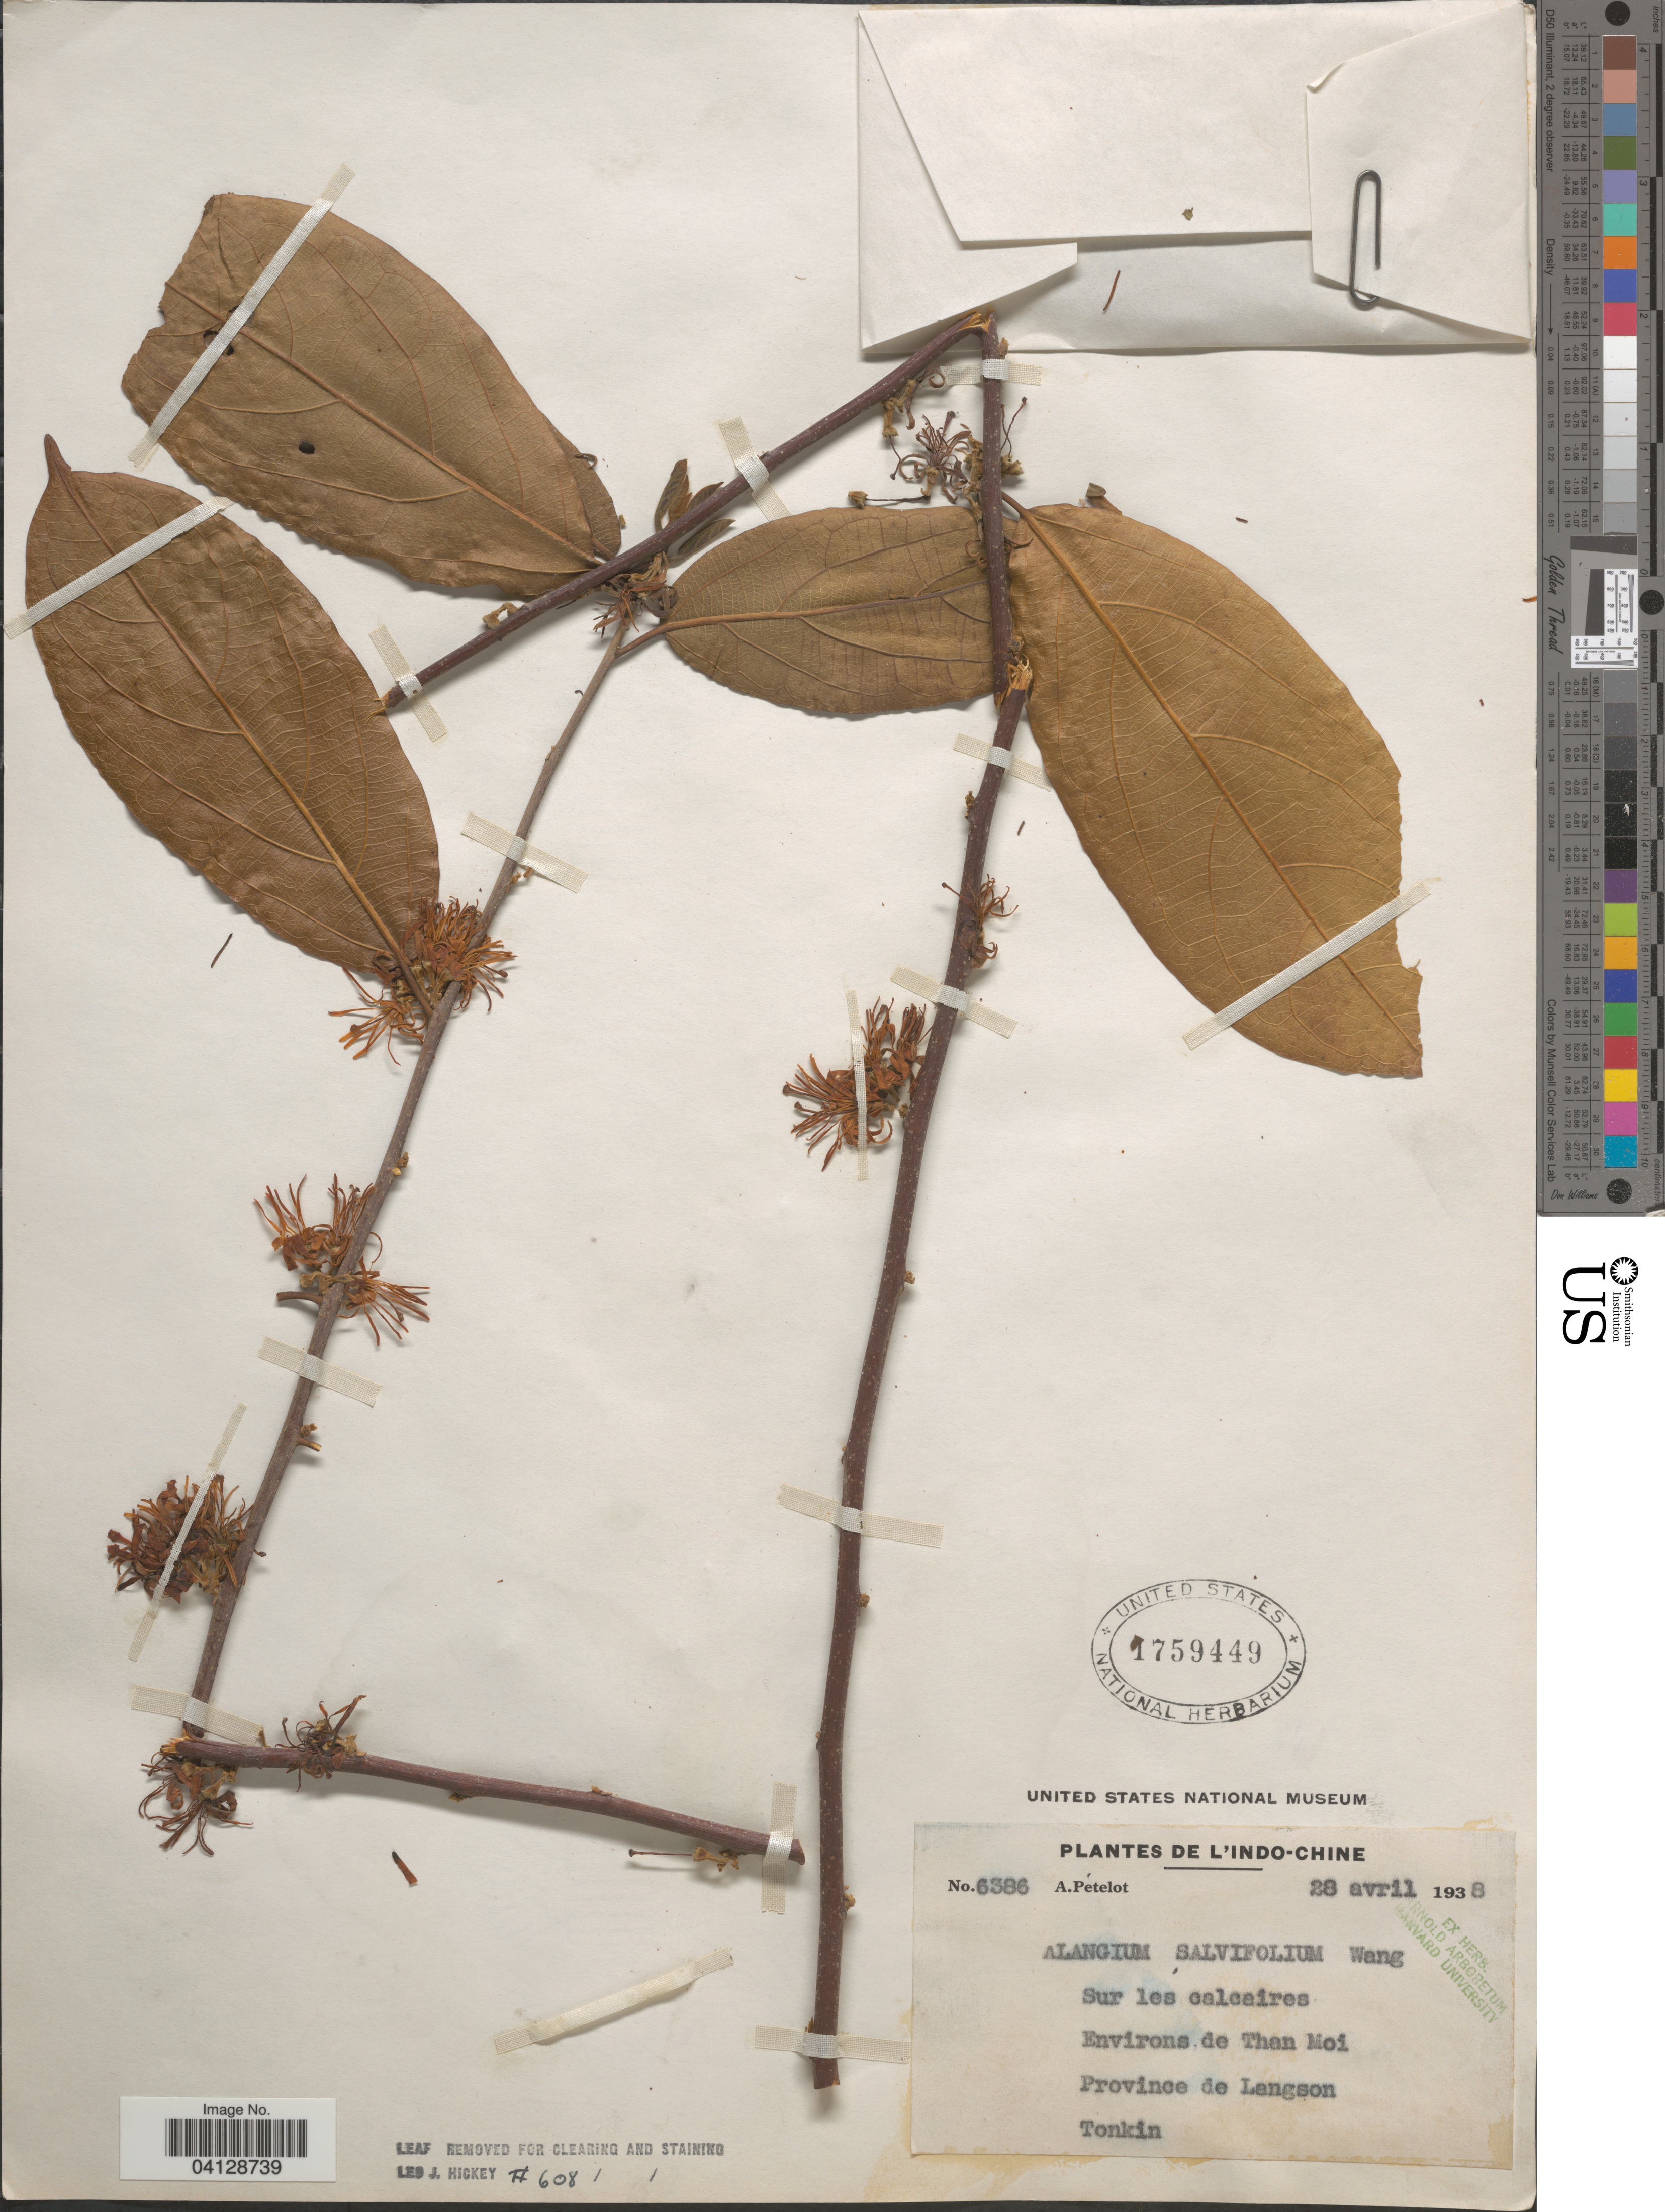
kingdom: Plantae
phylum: Tracheophyta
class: Magnoliopsida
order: Cornales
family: Cornaceae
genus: Alangium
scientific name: Alangium salviifolium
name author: (L. f.) Wangerin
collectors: A. Petelot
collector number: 6386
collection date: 1938-04-28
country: Vietnam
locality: Indo-Chine. Environs de Than Moi. Province de Langson. Tonkin.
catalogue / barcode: US 1759449